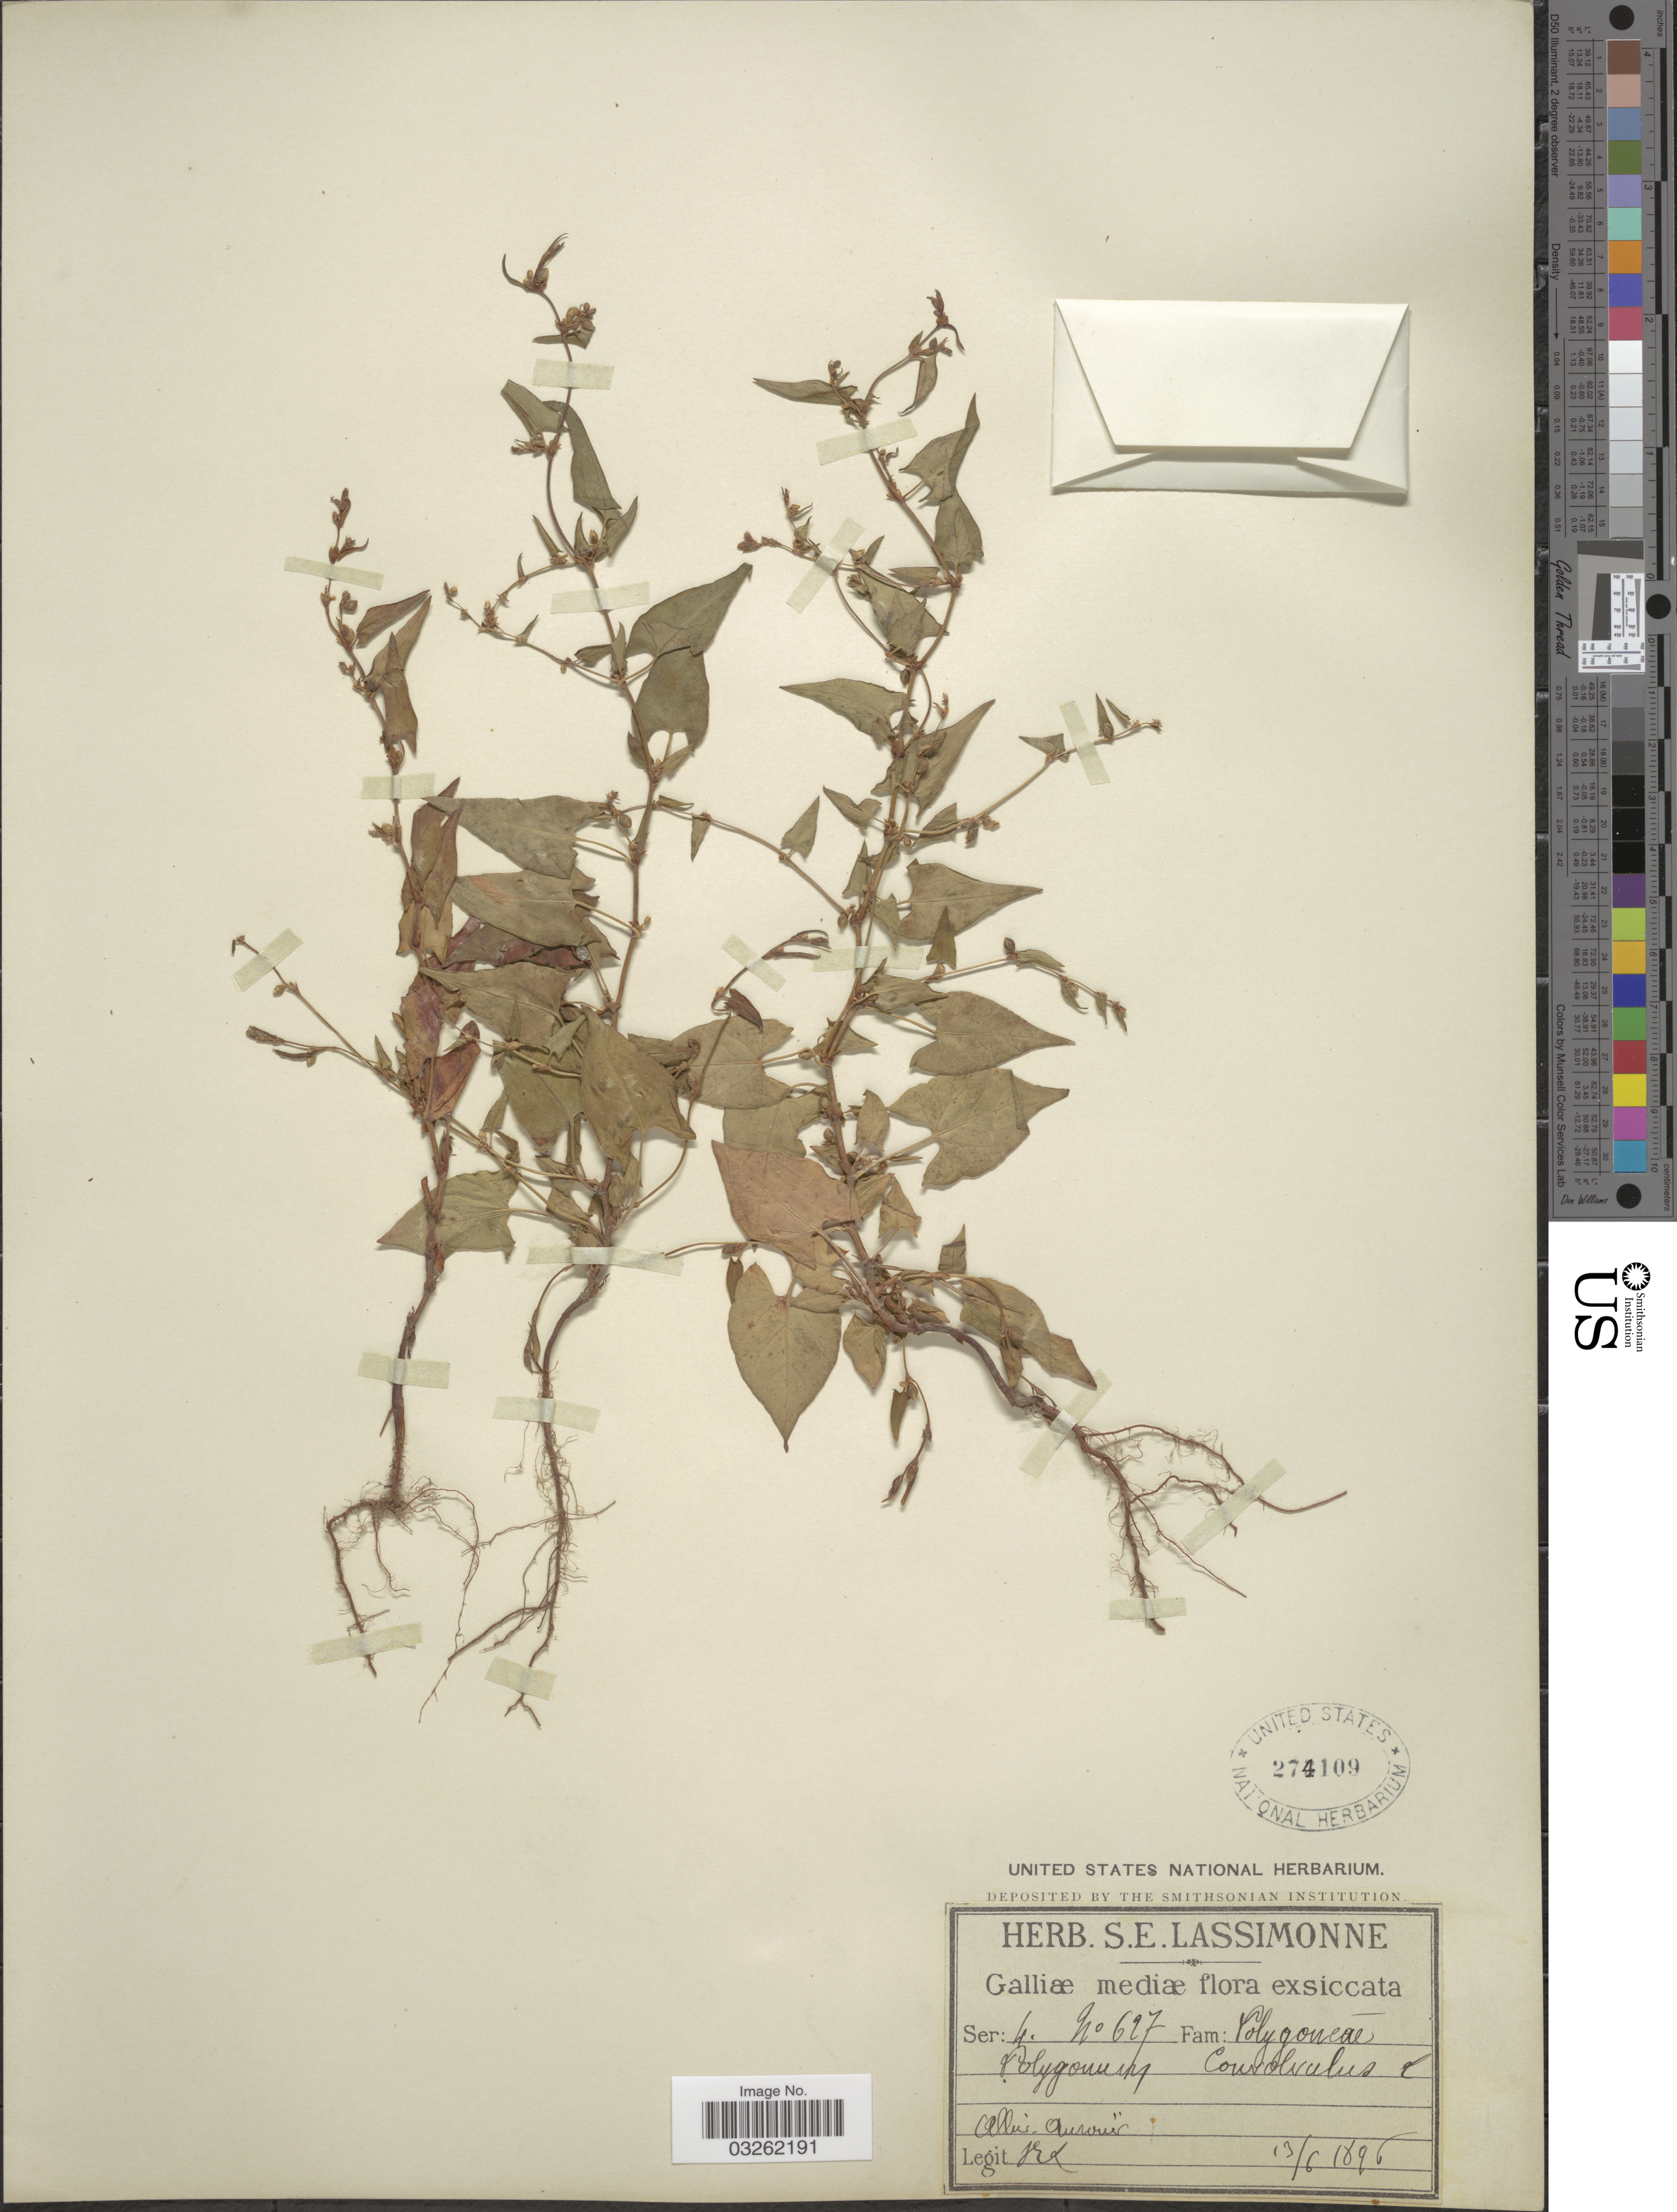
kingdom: Plantae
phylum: Tracheophyta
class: Magnoliopsida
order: Caryophyllales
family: Polygonaceae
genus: Fallopia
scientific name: Fallopia convolvulus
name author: (L.) Á. Löve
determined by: Strong, M. T., (US), Smithsonian Institution - National Museum of Natural History (UNITED STATES)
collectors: S. Lassimonne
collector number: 627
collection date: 1896-06-13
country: France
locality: Galliæ mediæ. Allier-Aurouer.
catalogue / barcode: US 274109